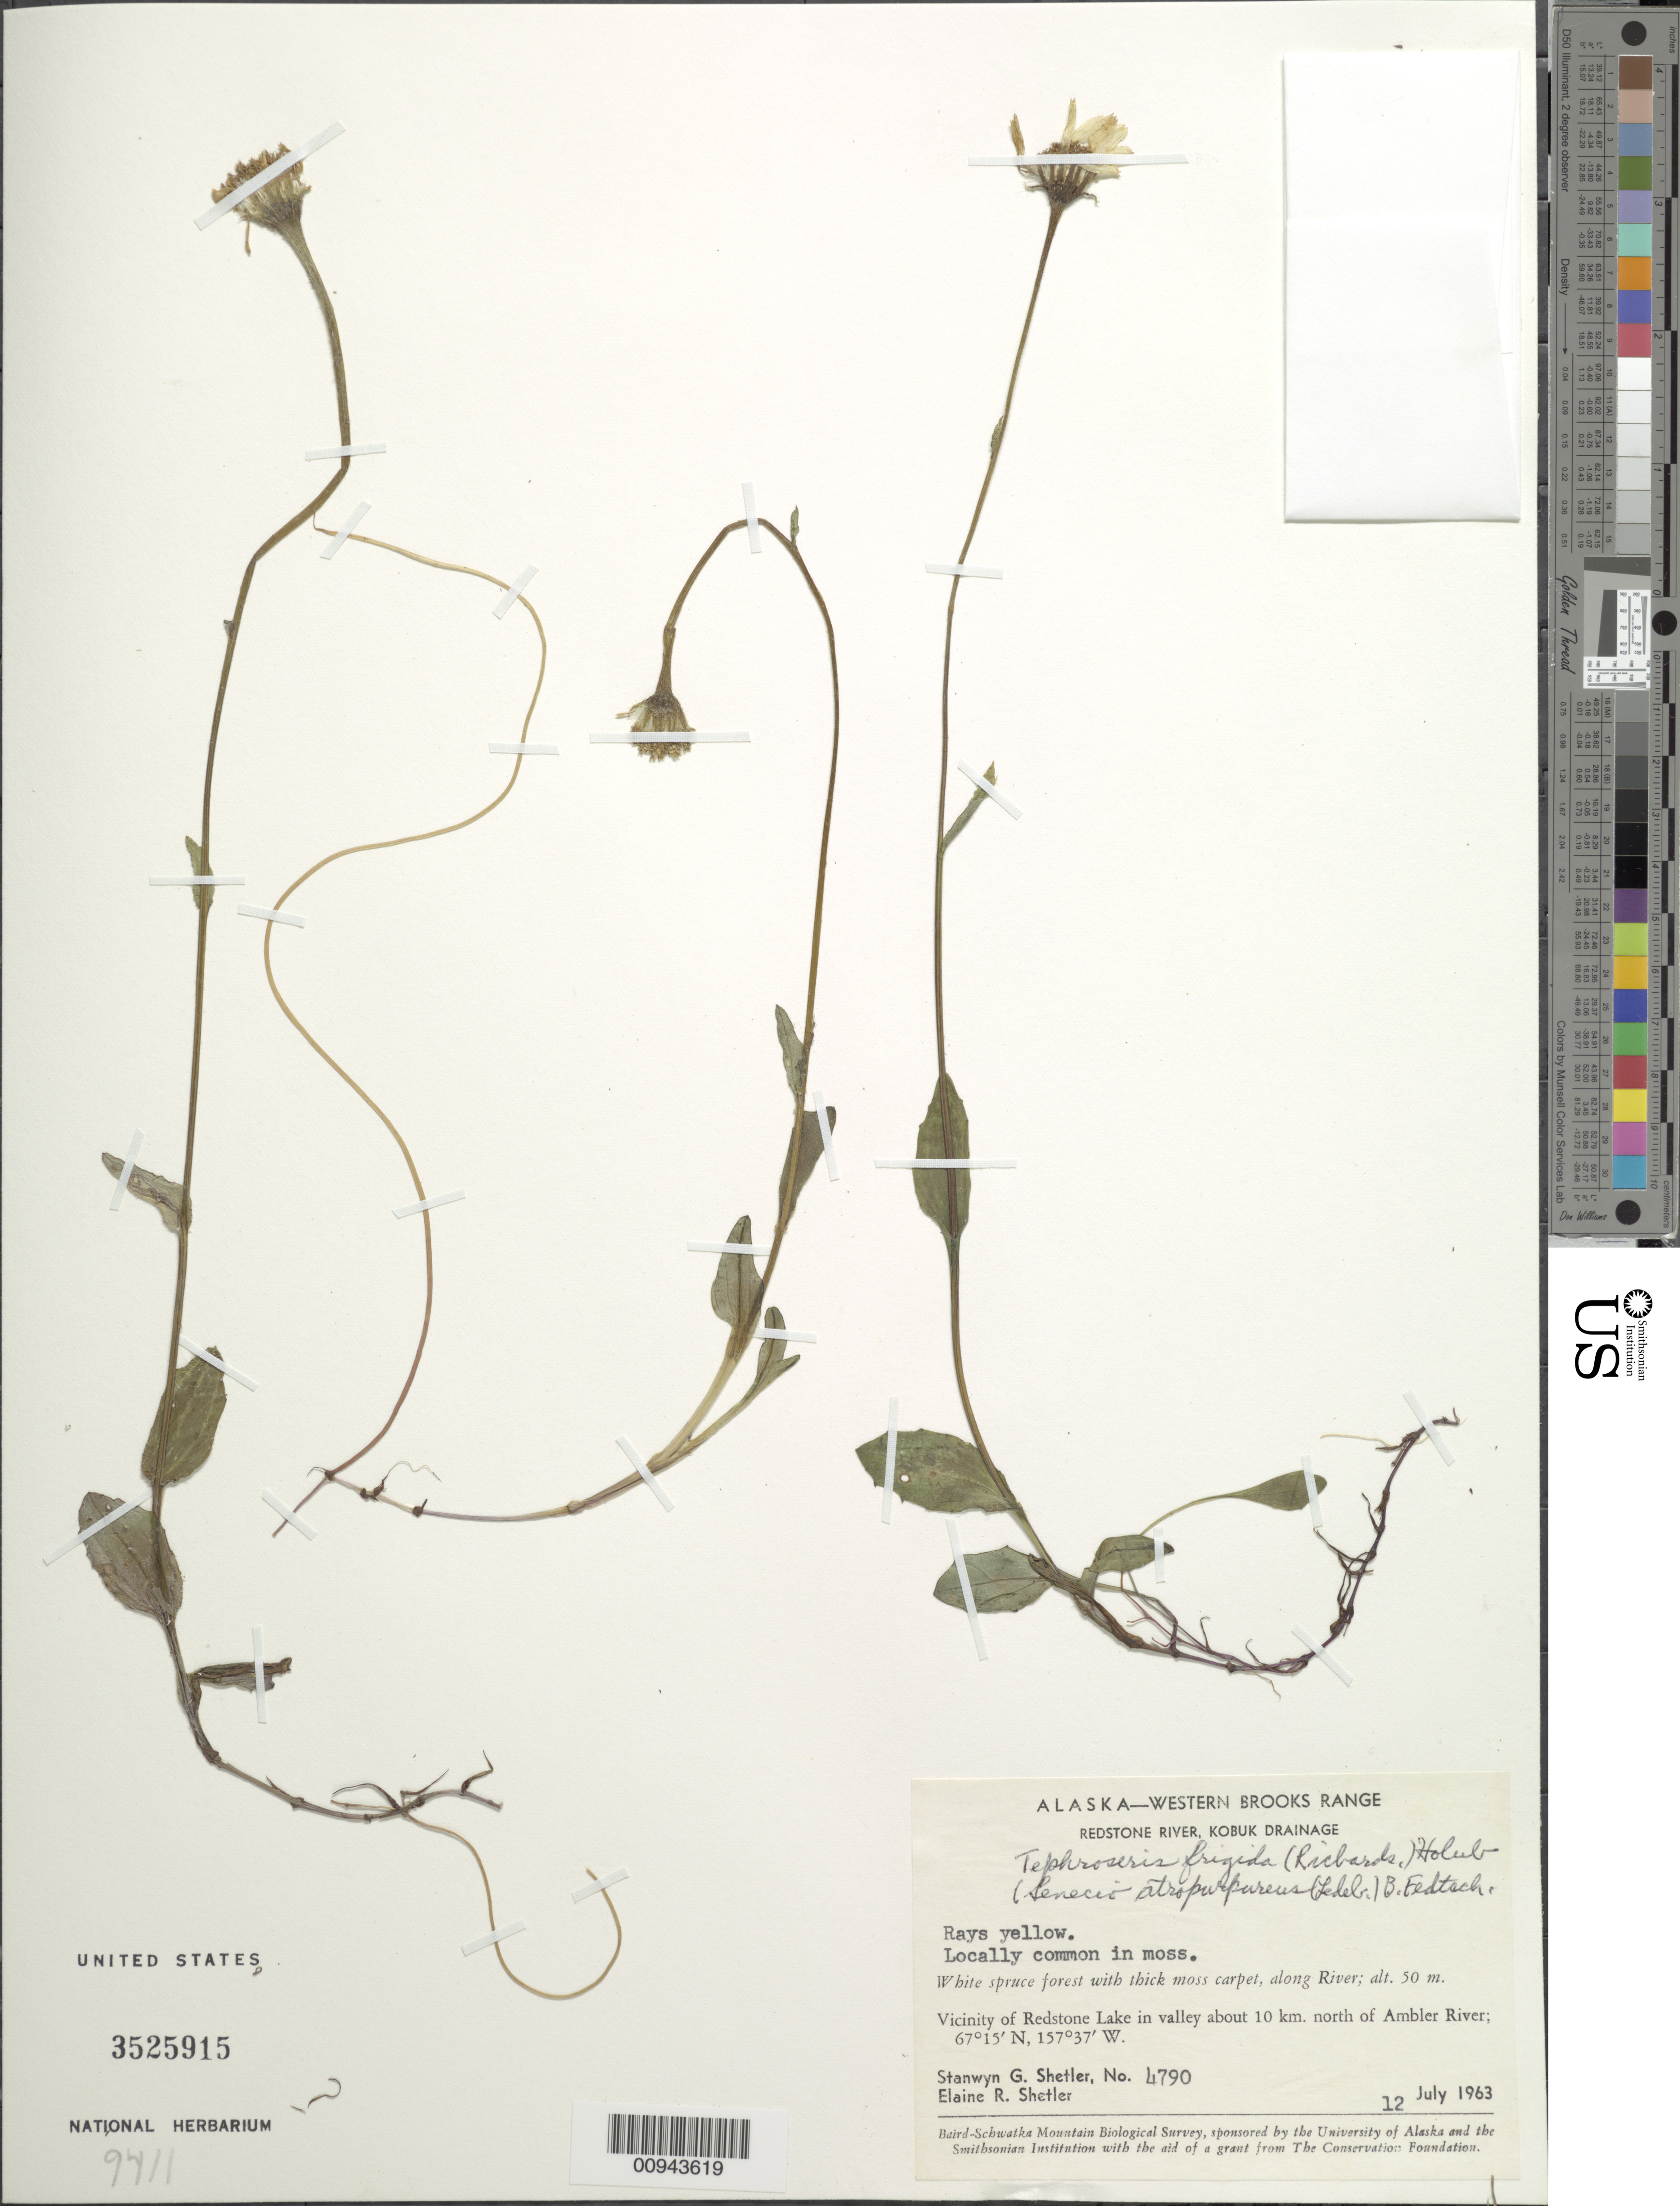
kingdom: Plantae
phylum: Tracheophyta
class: Magnoliopsida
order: Asterales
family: Asteraceae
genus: Tephroseris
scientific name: Tephroseris frigida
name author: (Richardson) Holub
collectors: S. Shetler & E. R. Shetler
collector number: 4790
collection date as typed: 12 Jul 1963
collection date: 1963-07-12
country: United States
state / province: Alaska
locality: Vicinity of Redstone Lake in valley about 10 km. north of Ambler River. Western Brooks Range, Redstone River, Kobuk Drainage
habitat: White spruce forest with thick moss carpet along river.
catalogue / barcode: US 3525915